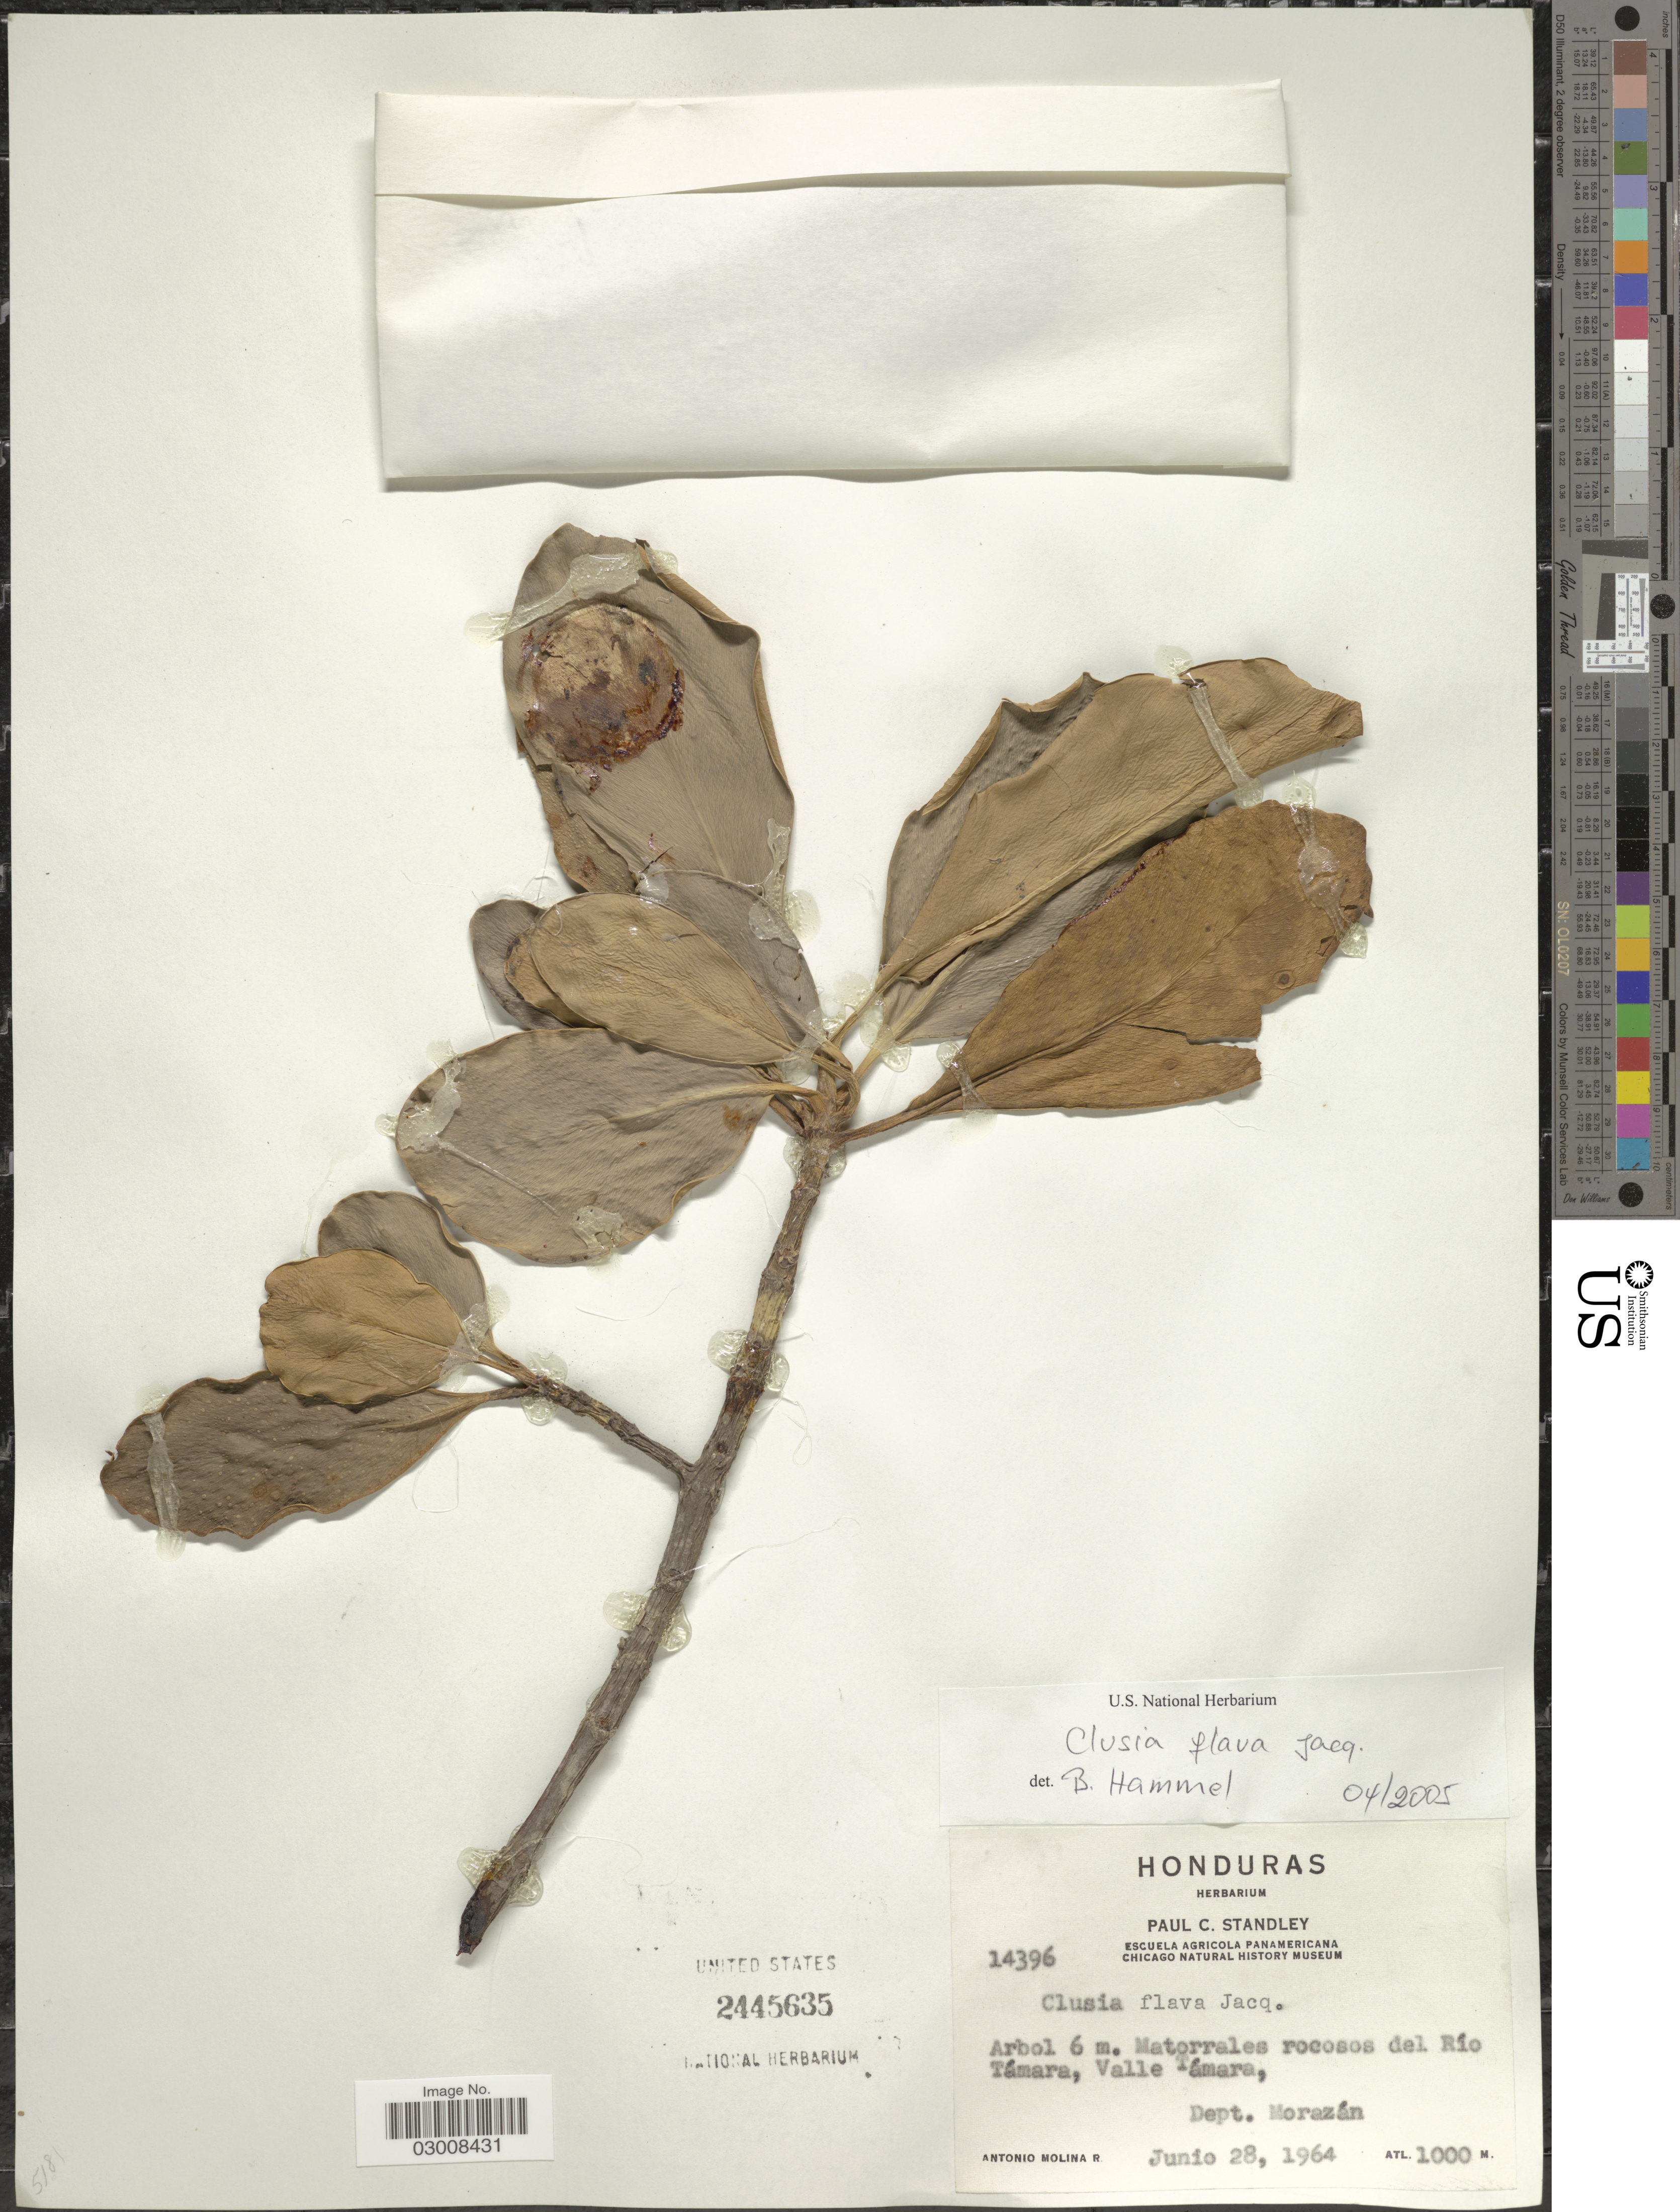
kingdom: Plantae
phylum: Tracheophyta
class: Magnoliopsida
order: Malpighiales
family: Clusiaceae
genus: Clusia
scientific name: Clusia flava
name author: Jacq.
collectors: A. Molina R.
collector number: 14396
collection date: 1964-06-28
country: Honduras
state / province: Fco. Morazán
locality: Matorrales rocosos del Río Támara, Valle Támara, Dept. Morazán.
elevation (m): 1000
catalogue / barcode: US 2445635